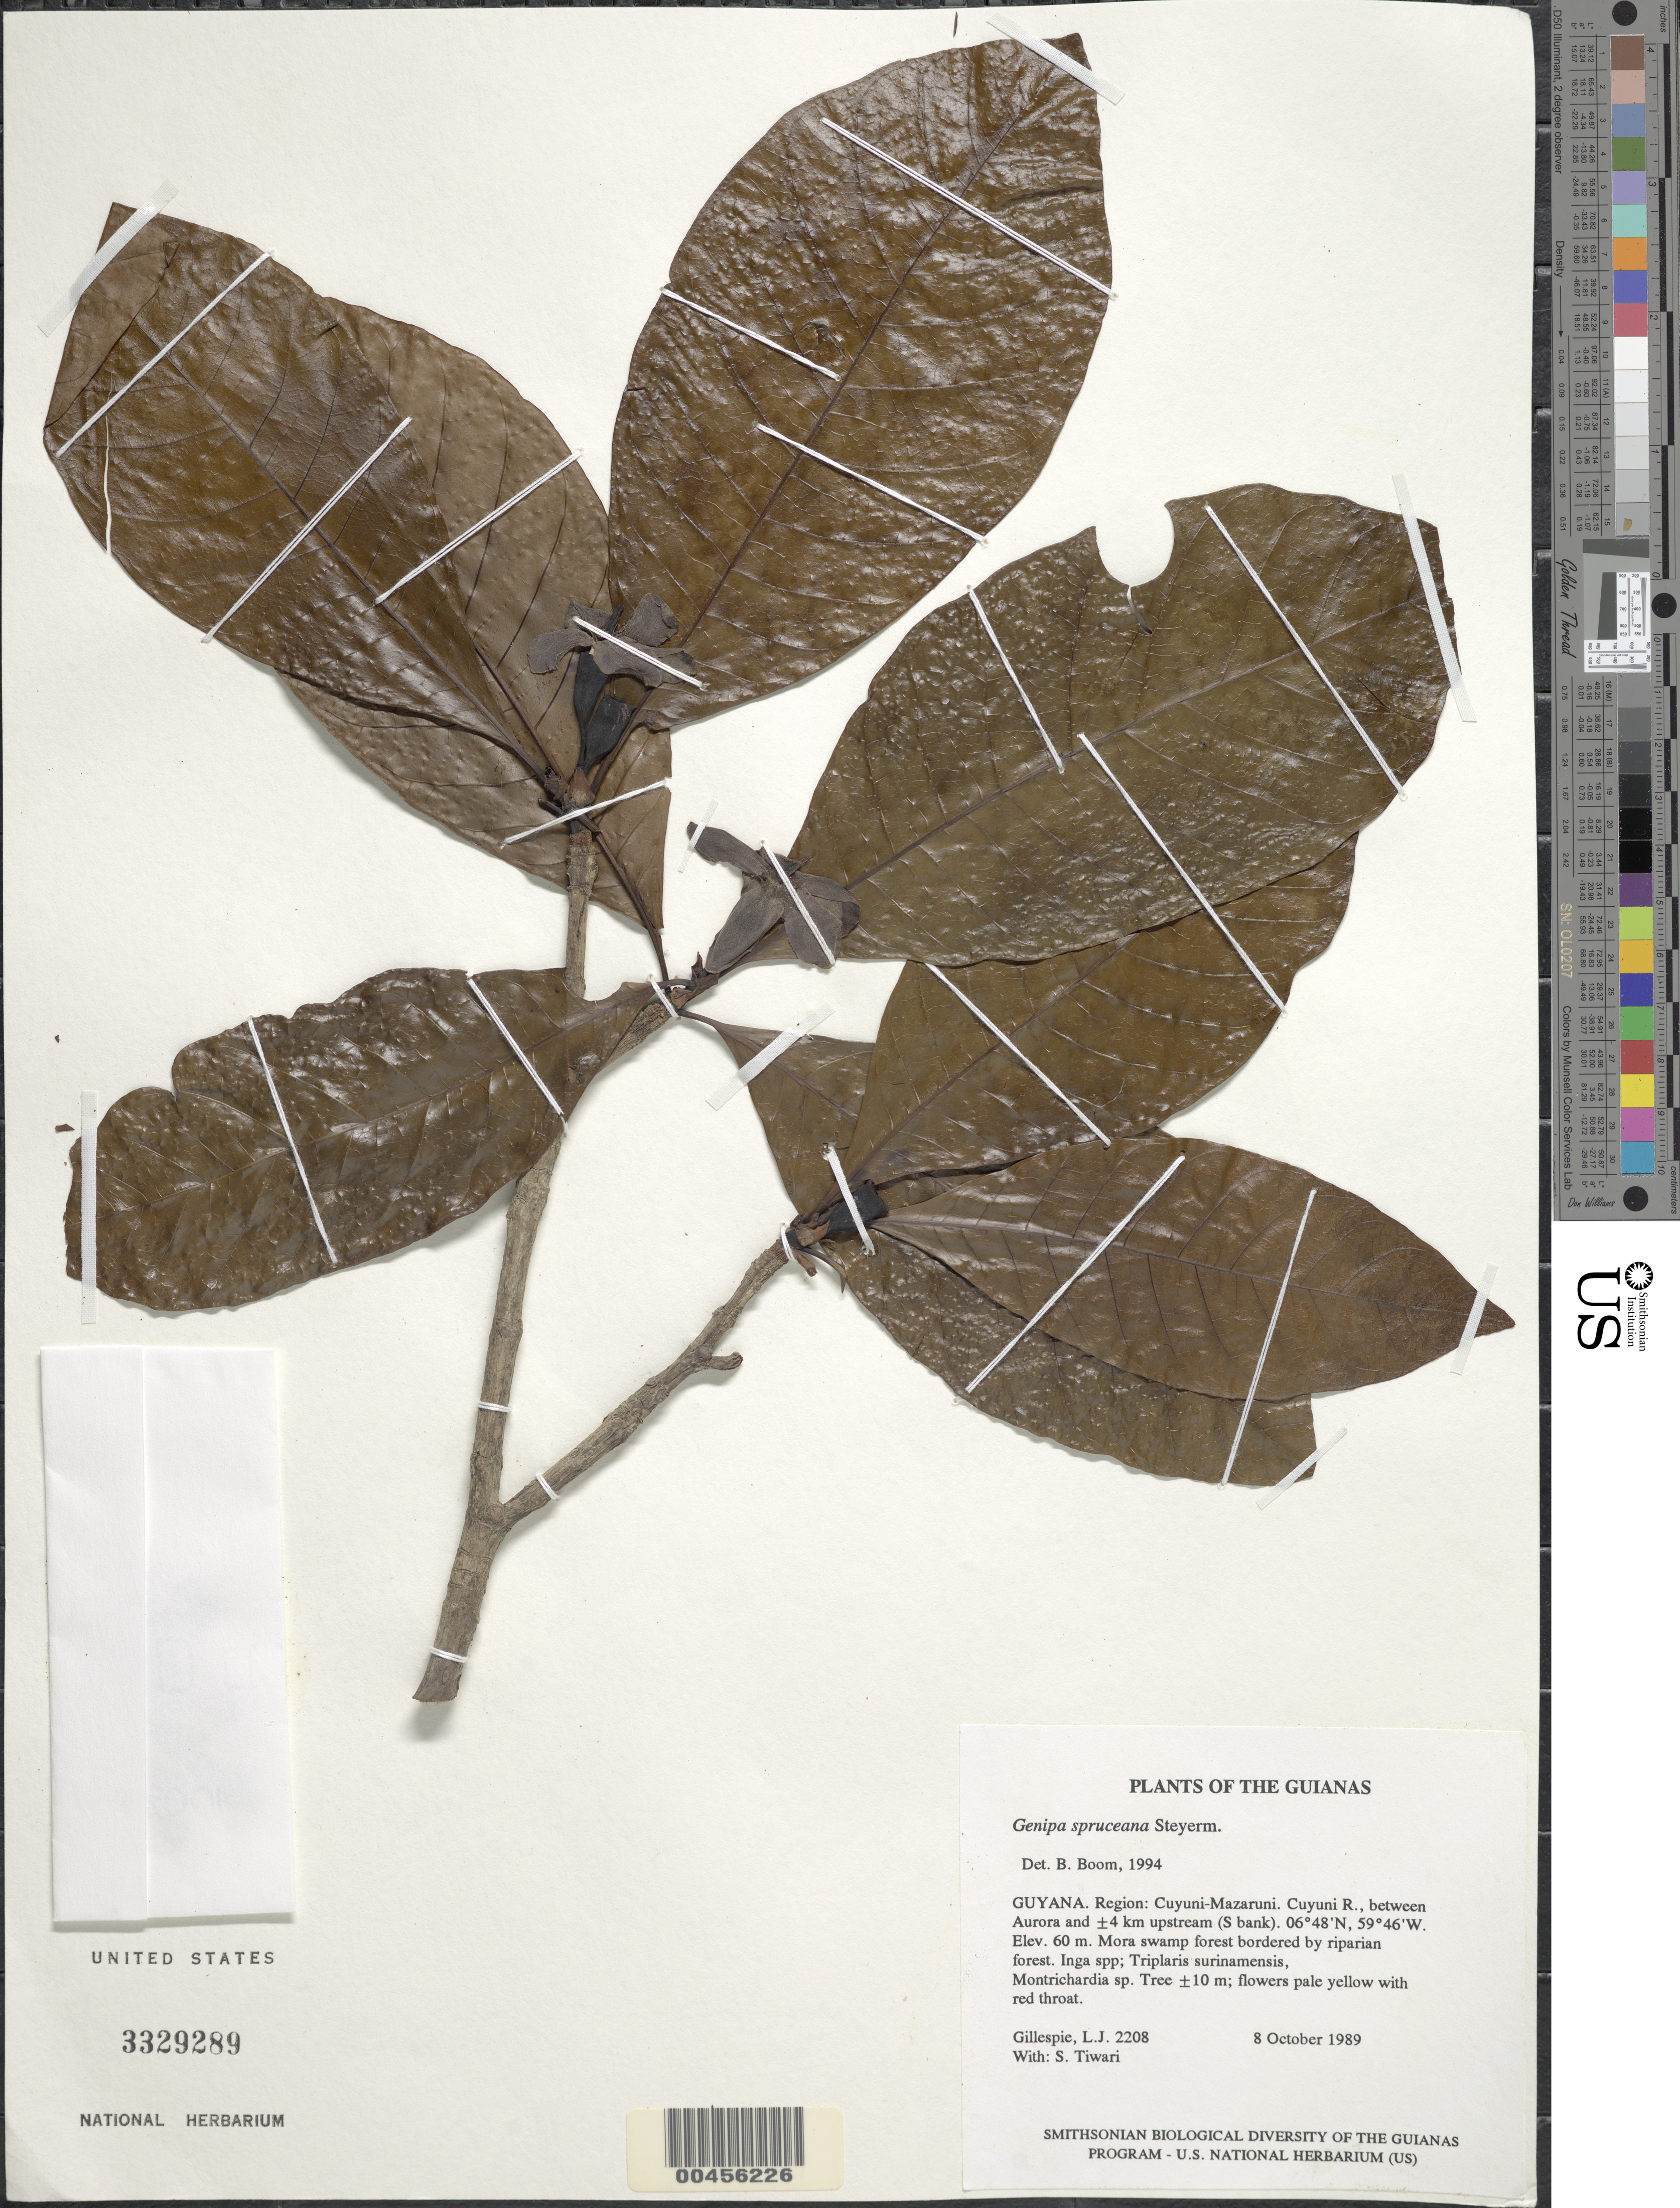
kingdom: Plantae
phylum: Tracheophyta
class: Magnoliopsida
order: Gentianales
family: Rubiaceae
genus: Genipa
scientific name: Genipa spruceana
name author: Steyerm.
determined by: Boom, B. M.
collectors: L. J. Gillespie & S. Tiwari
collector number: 2208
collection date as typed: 8 October 1989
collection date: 1989-10-08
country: Guyana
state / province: Cuyuni-Mazaruni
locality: Cuyuni R., between Aurora and ±4 km upstream (S bank)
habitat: Mora swamp forest bordered by riparian forest. Inga spp; Triplaris surinamensis, Montrichardia sp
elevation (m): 60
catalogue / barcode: US 3329289